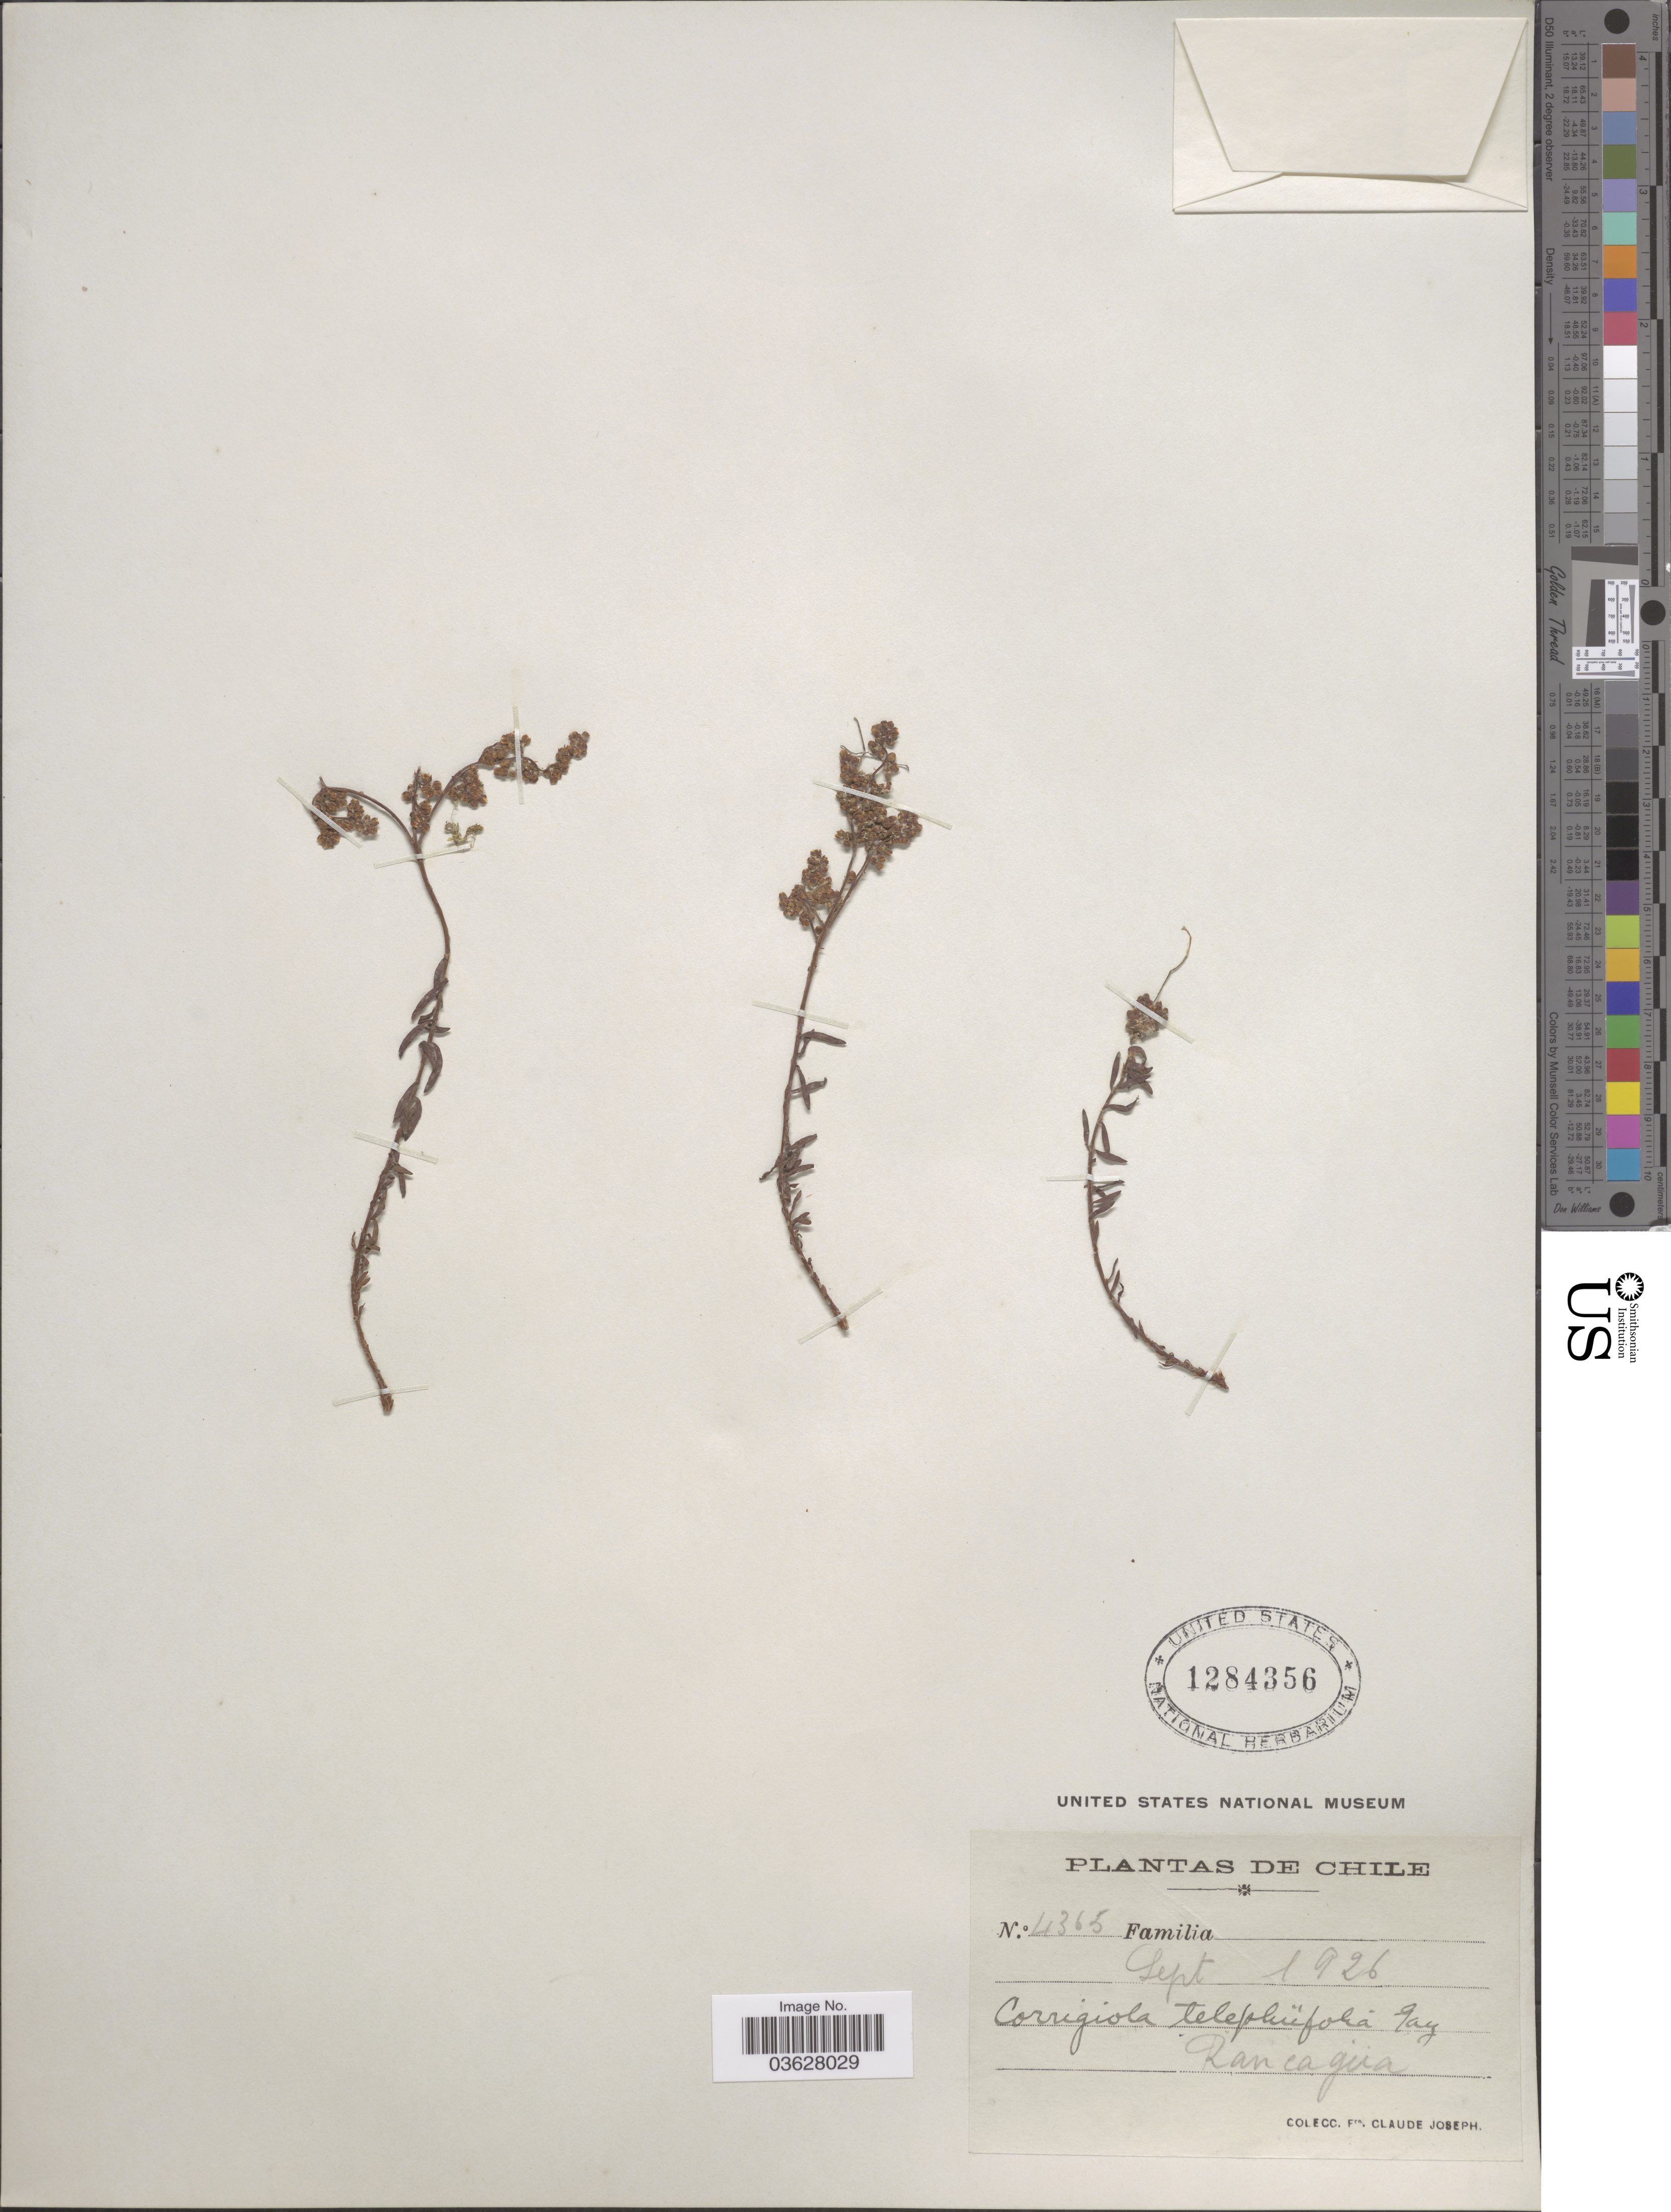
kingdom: Plantae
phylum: Tracheophyta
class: Magnoliopsida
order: Caryophyllales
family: Caryophyllaceae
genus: Corrigiola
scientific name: Corrigiola telephiifolia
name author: Pourr.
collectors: Bro. Claude-Joseph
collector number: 4365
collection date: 1926-09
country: Chile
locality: Rancagua.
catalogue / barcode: US 1284356